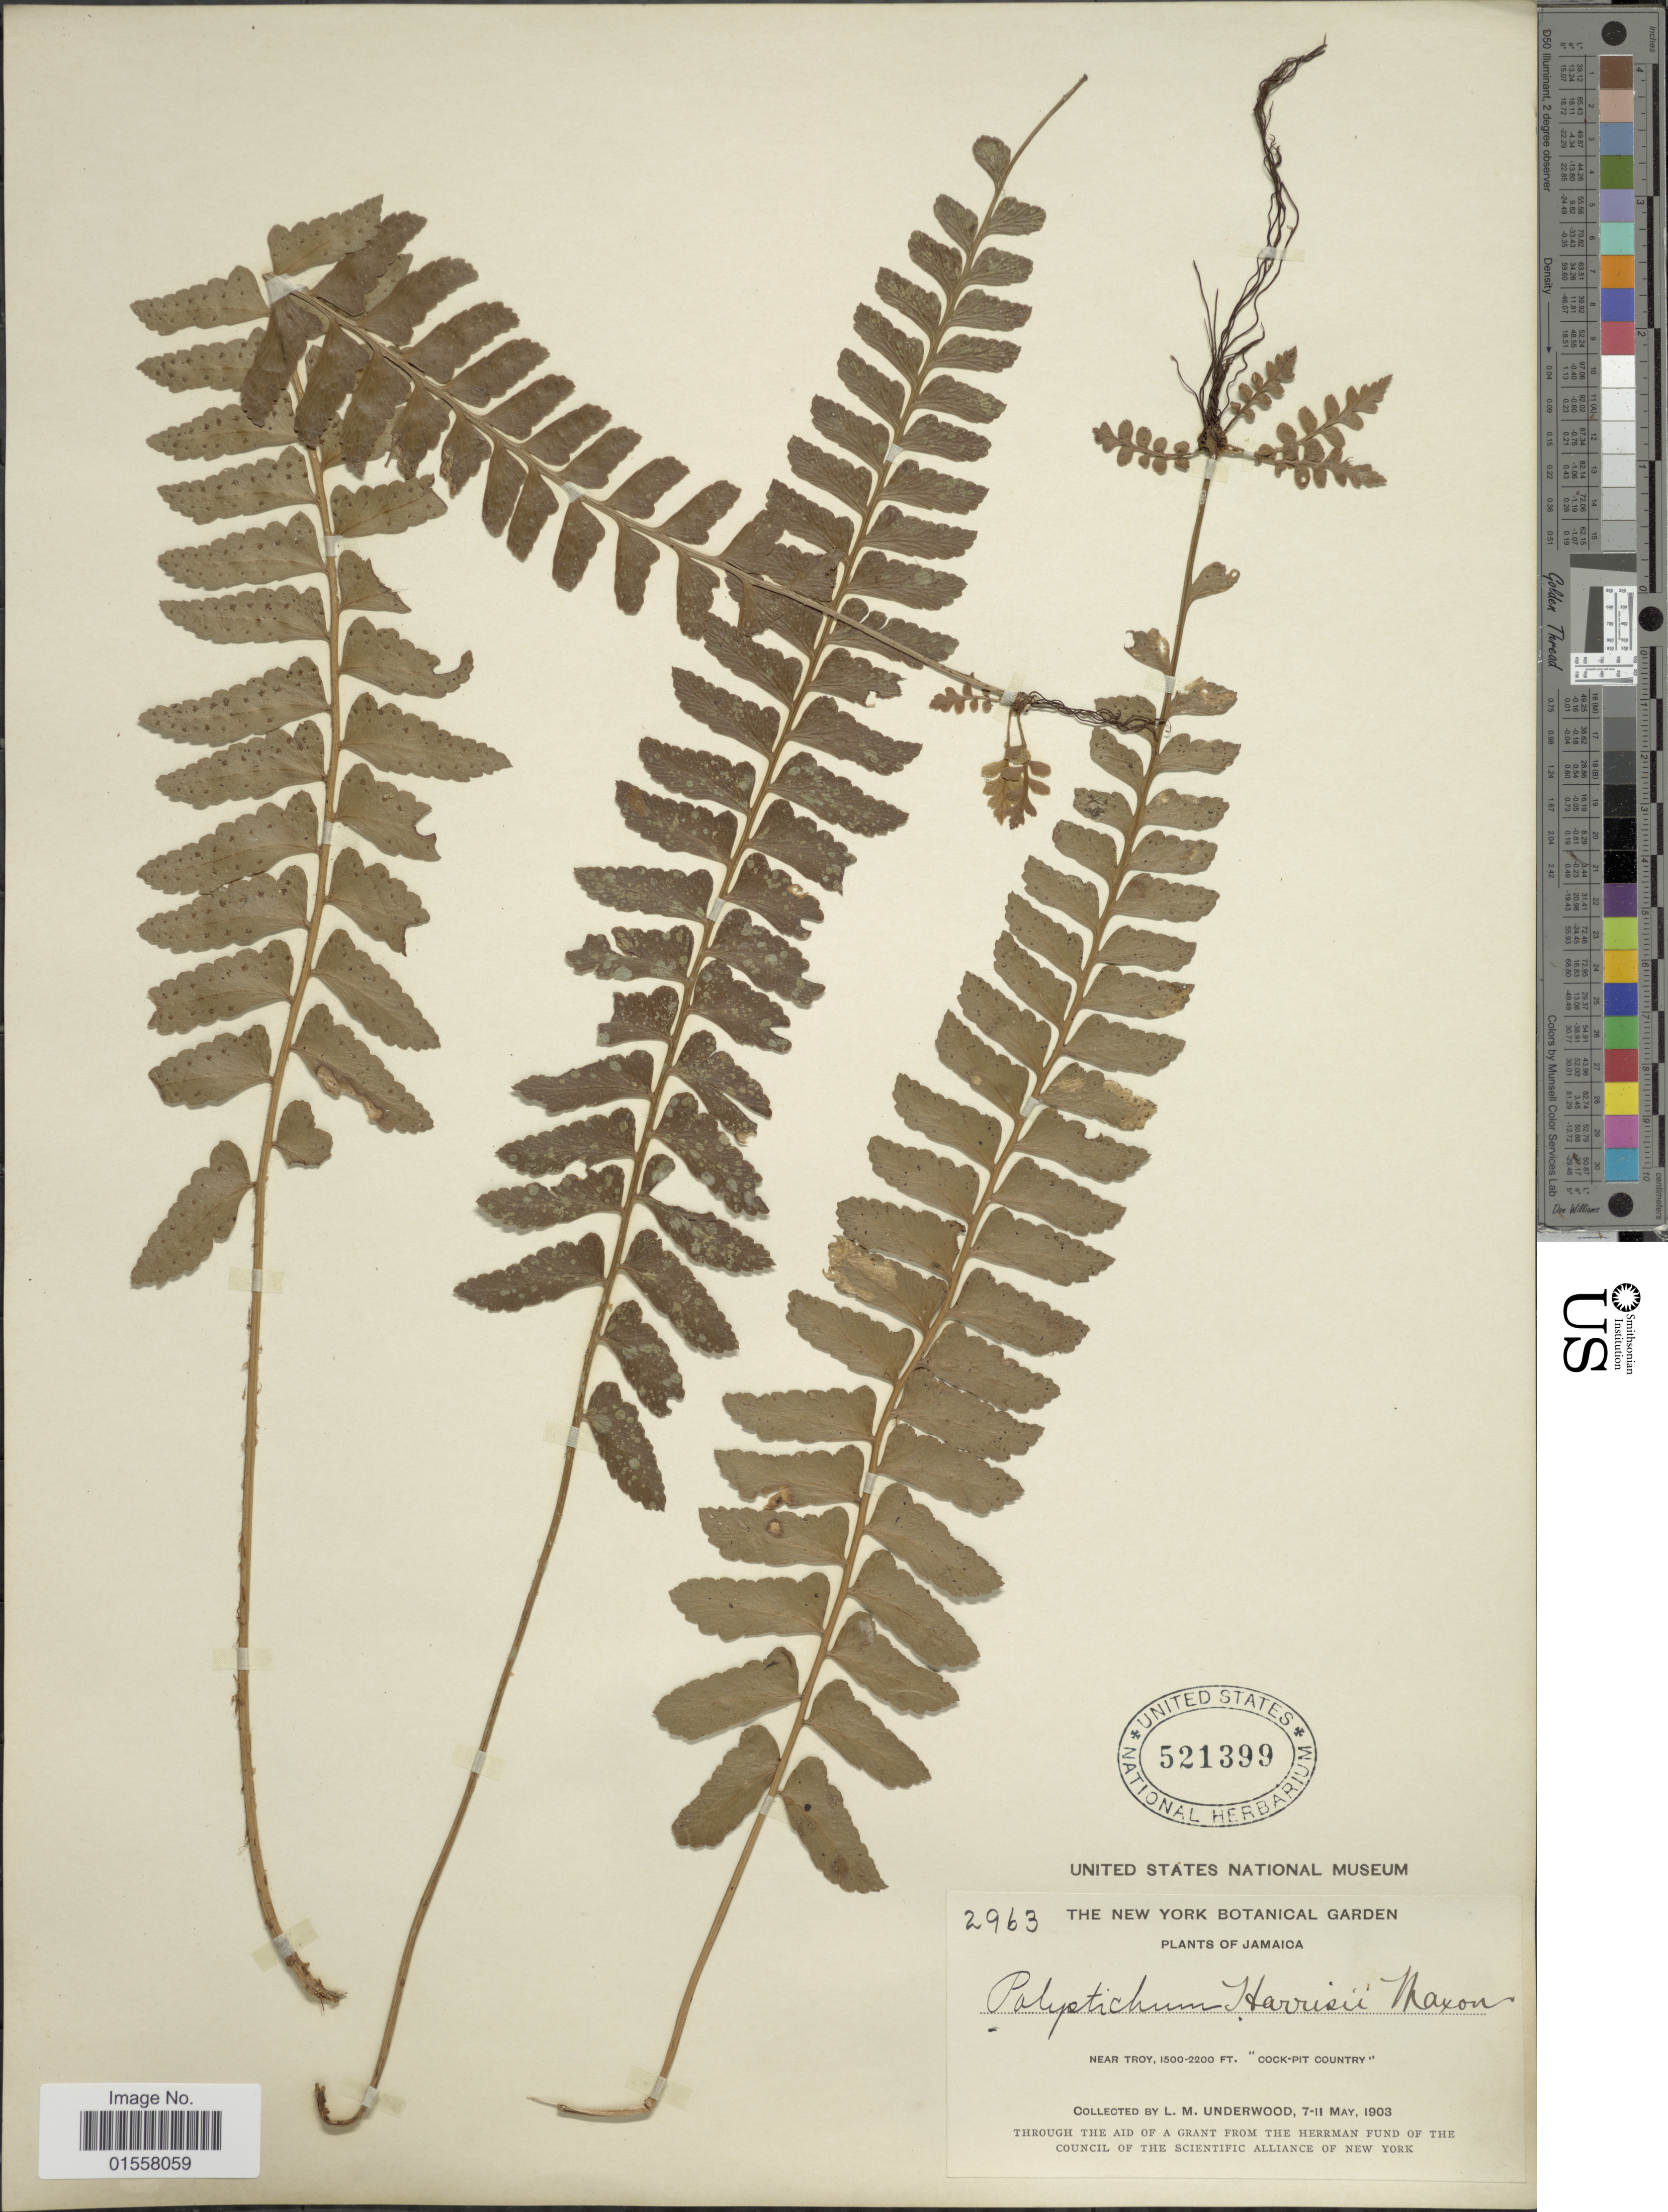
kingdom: Plantae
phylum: Tracheophyta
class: Polypodiopsida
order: Polypodiales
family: Dryopteridaceae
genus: Polystichum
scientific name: Polystichum harrisii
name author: Maxon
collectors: L. M. Underwood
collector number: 2963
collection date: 1903-05-07/1903-05-11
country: Jamaica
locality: Near Troy, Cock-Pit Country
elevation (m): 457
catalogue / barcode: US 521399